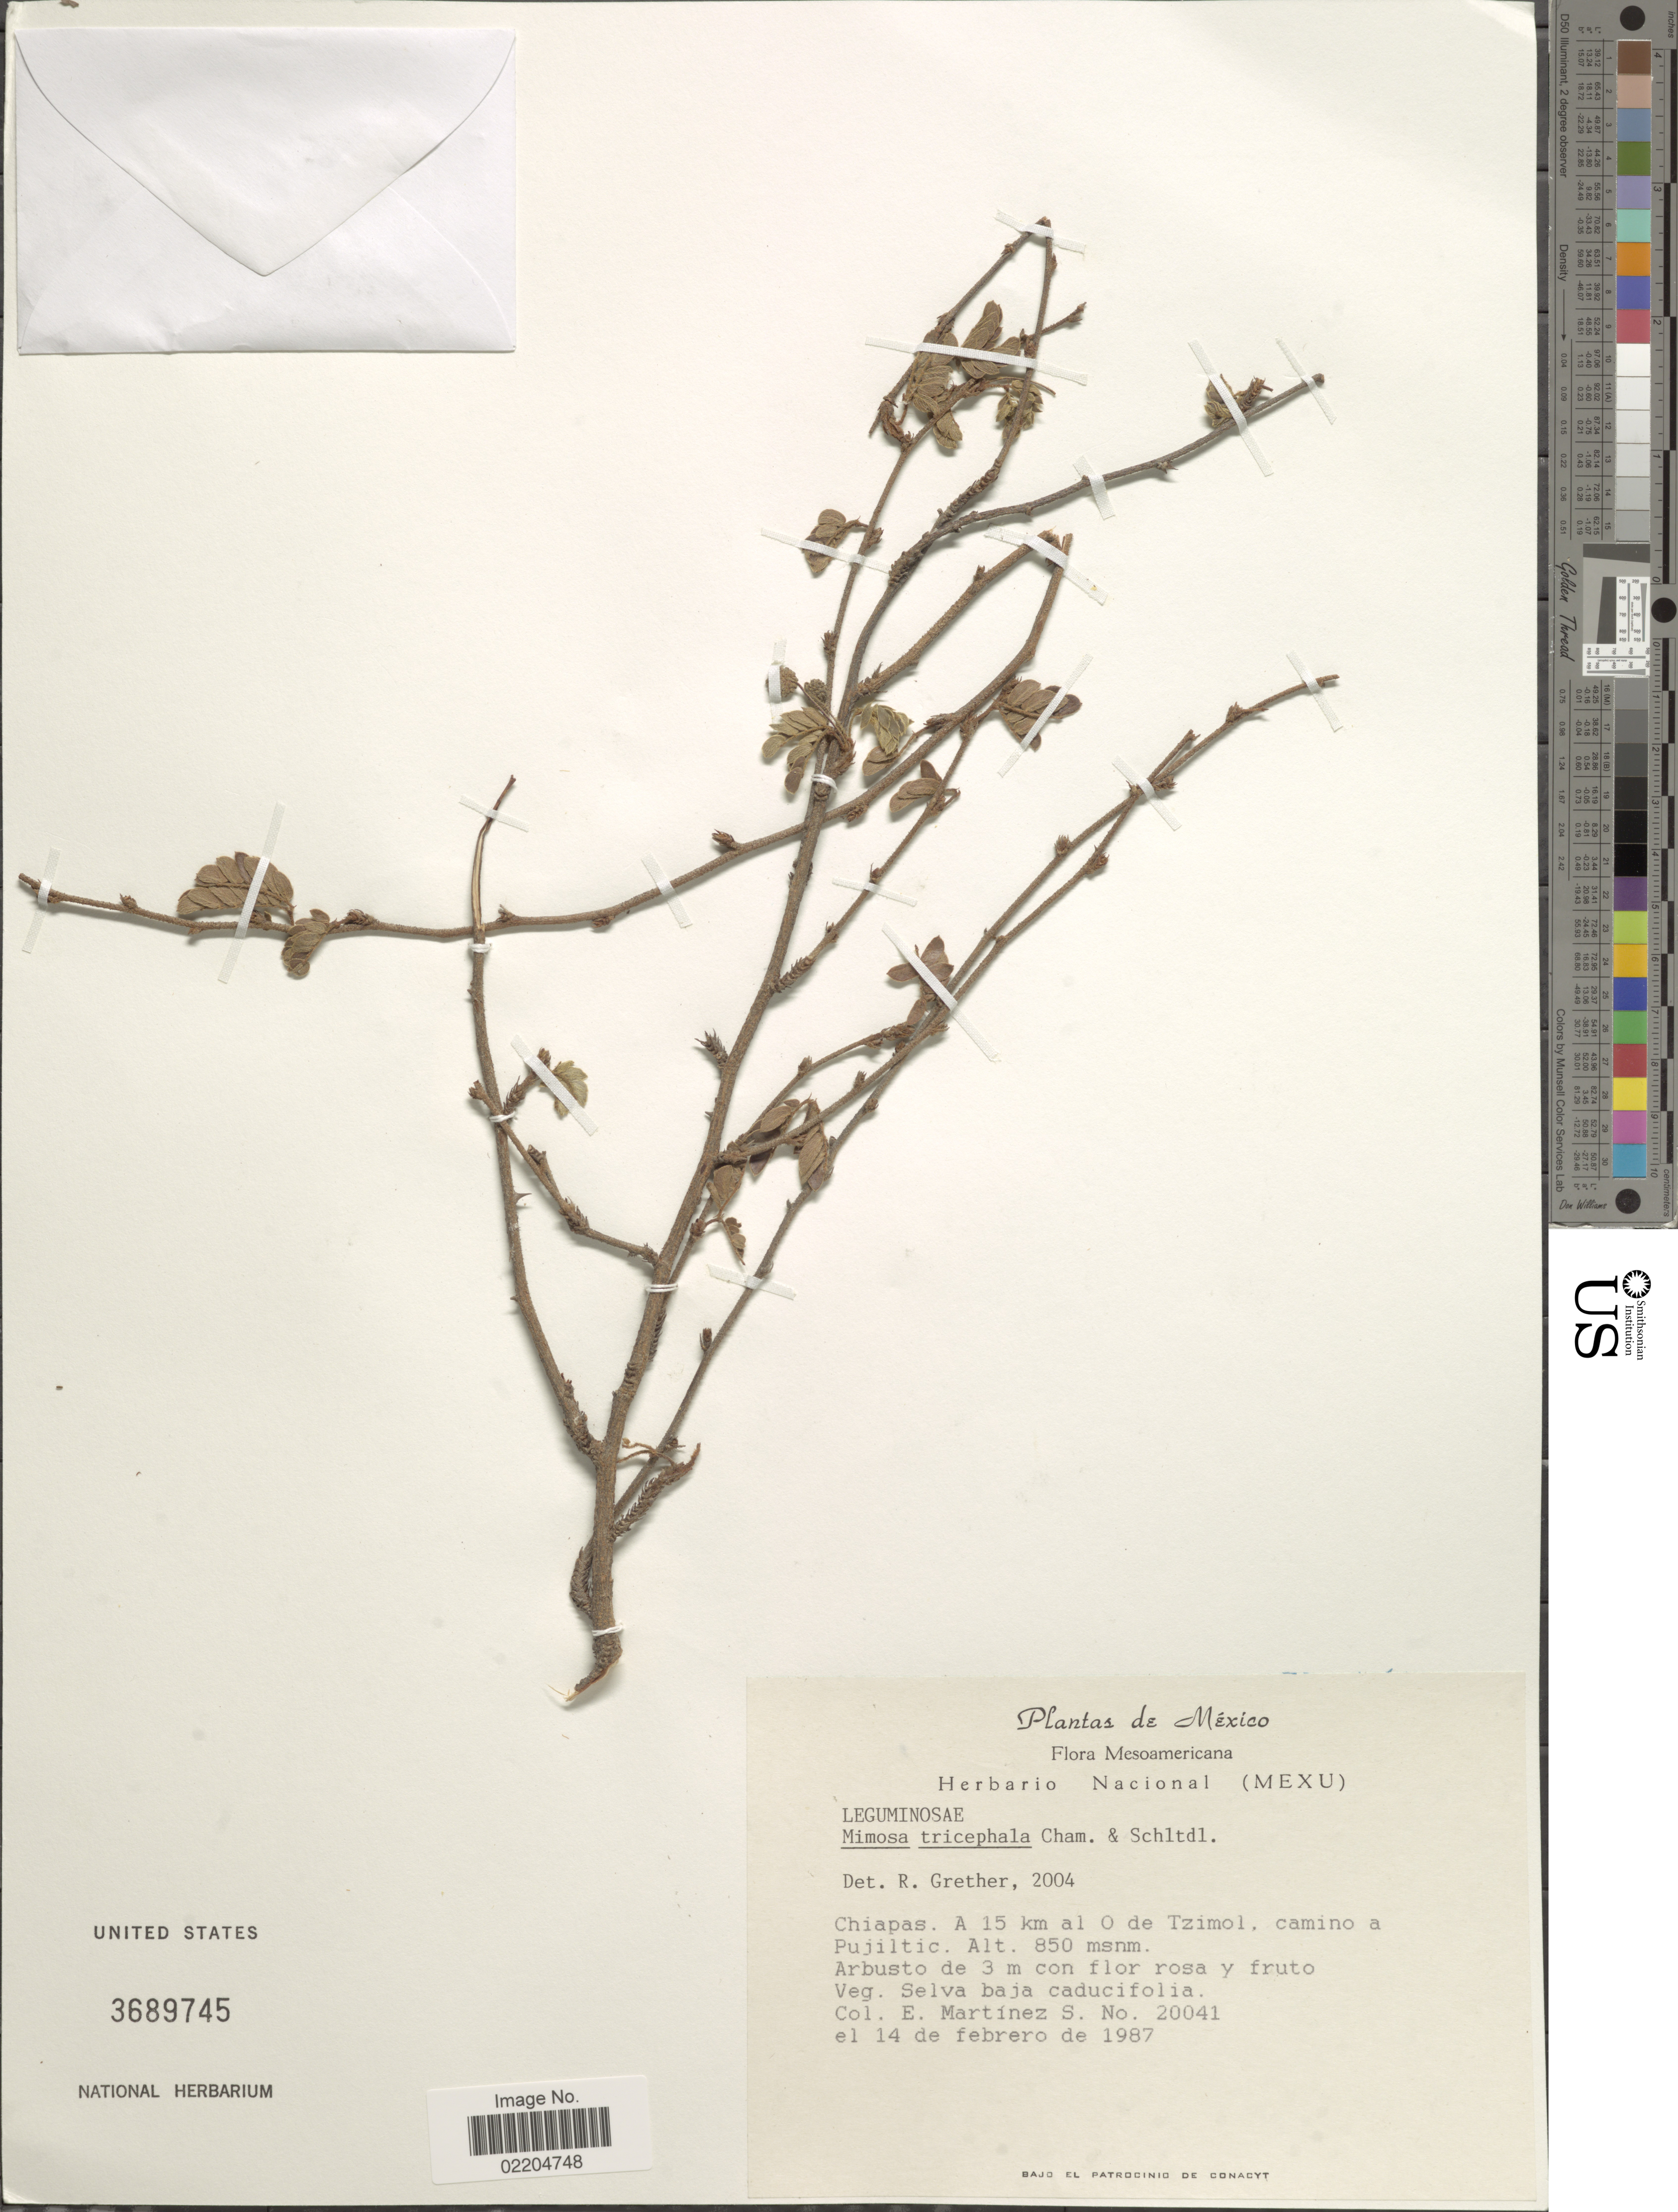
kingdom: Plantae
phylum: Tracheophyta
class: Magnoliopsida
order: Fabales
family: Fabaceae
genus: Mimosa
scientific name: Mimosa tricephala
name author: Schltdl. & Cham.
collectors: E. M. Martínez S.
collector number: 20041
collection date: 1987-02-14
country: Mexico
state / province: Chiapas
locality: Chiapas, A 15 km al O de Tzimol, camino a Pujiltic.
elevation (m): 850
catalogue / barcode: US 3689745